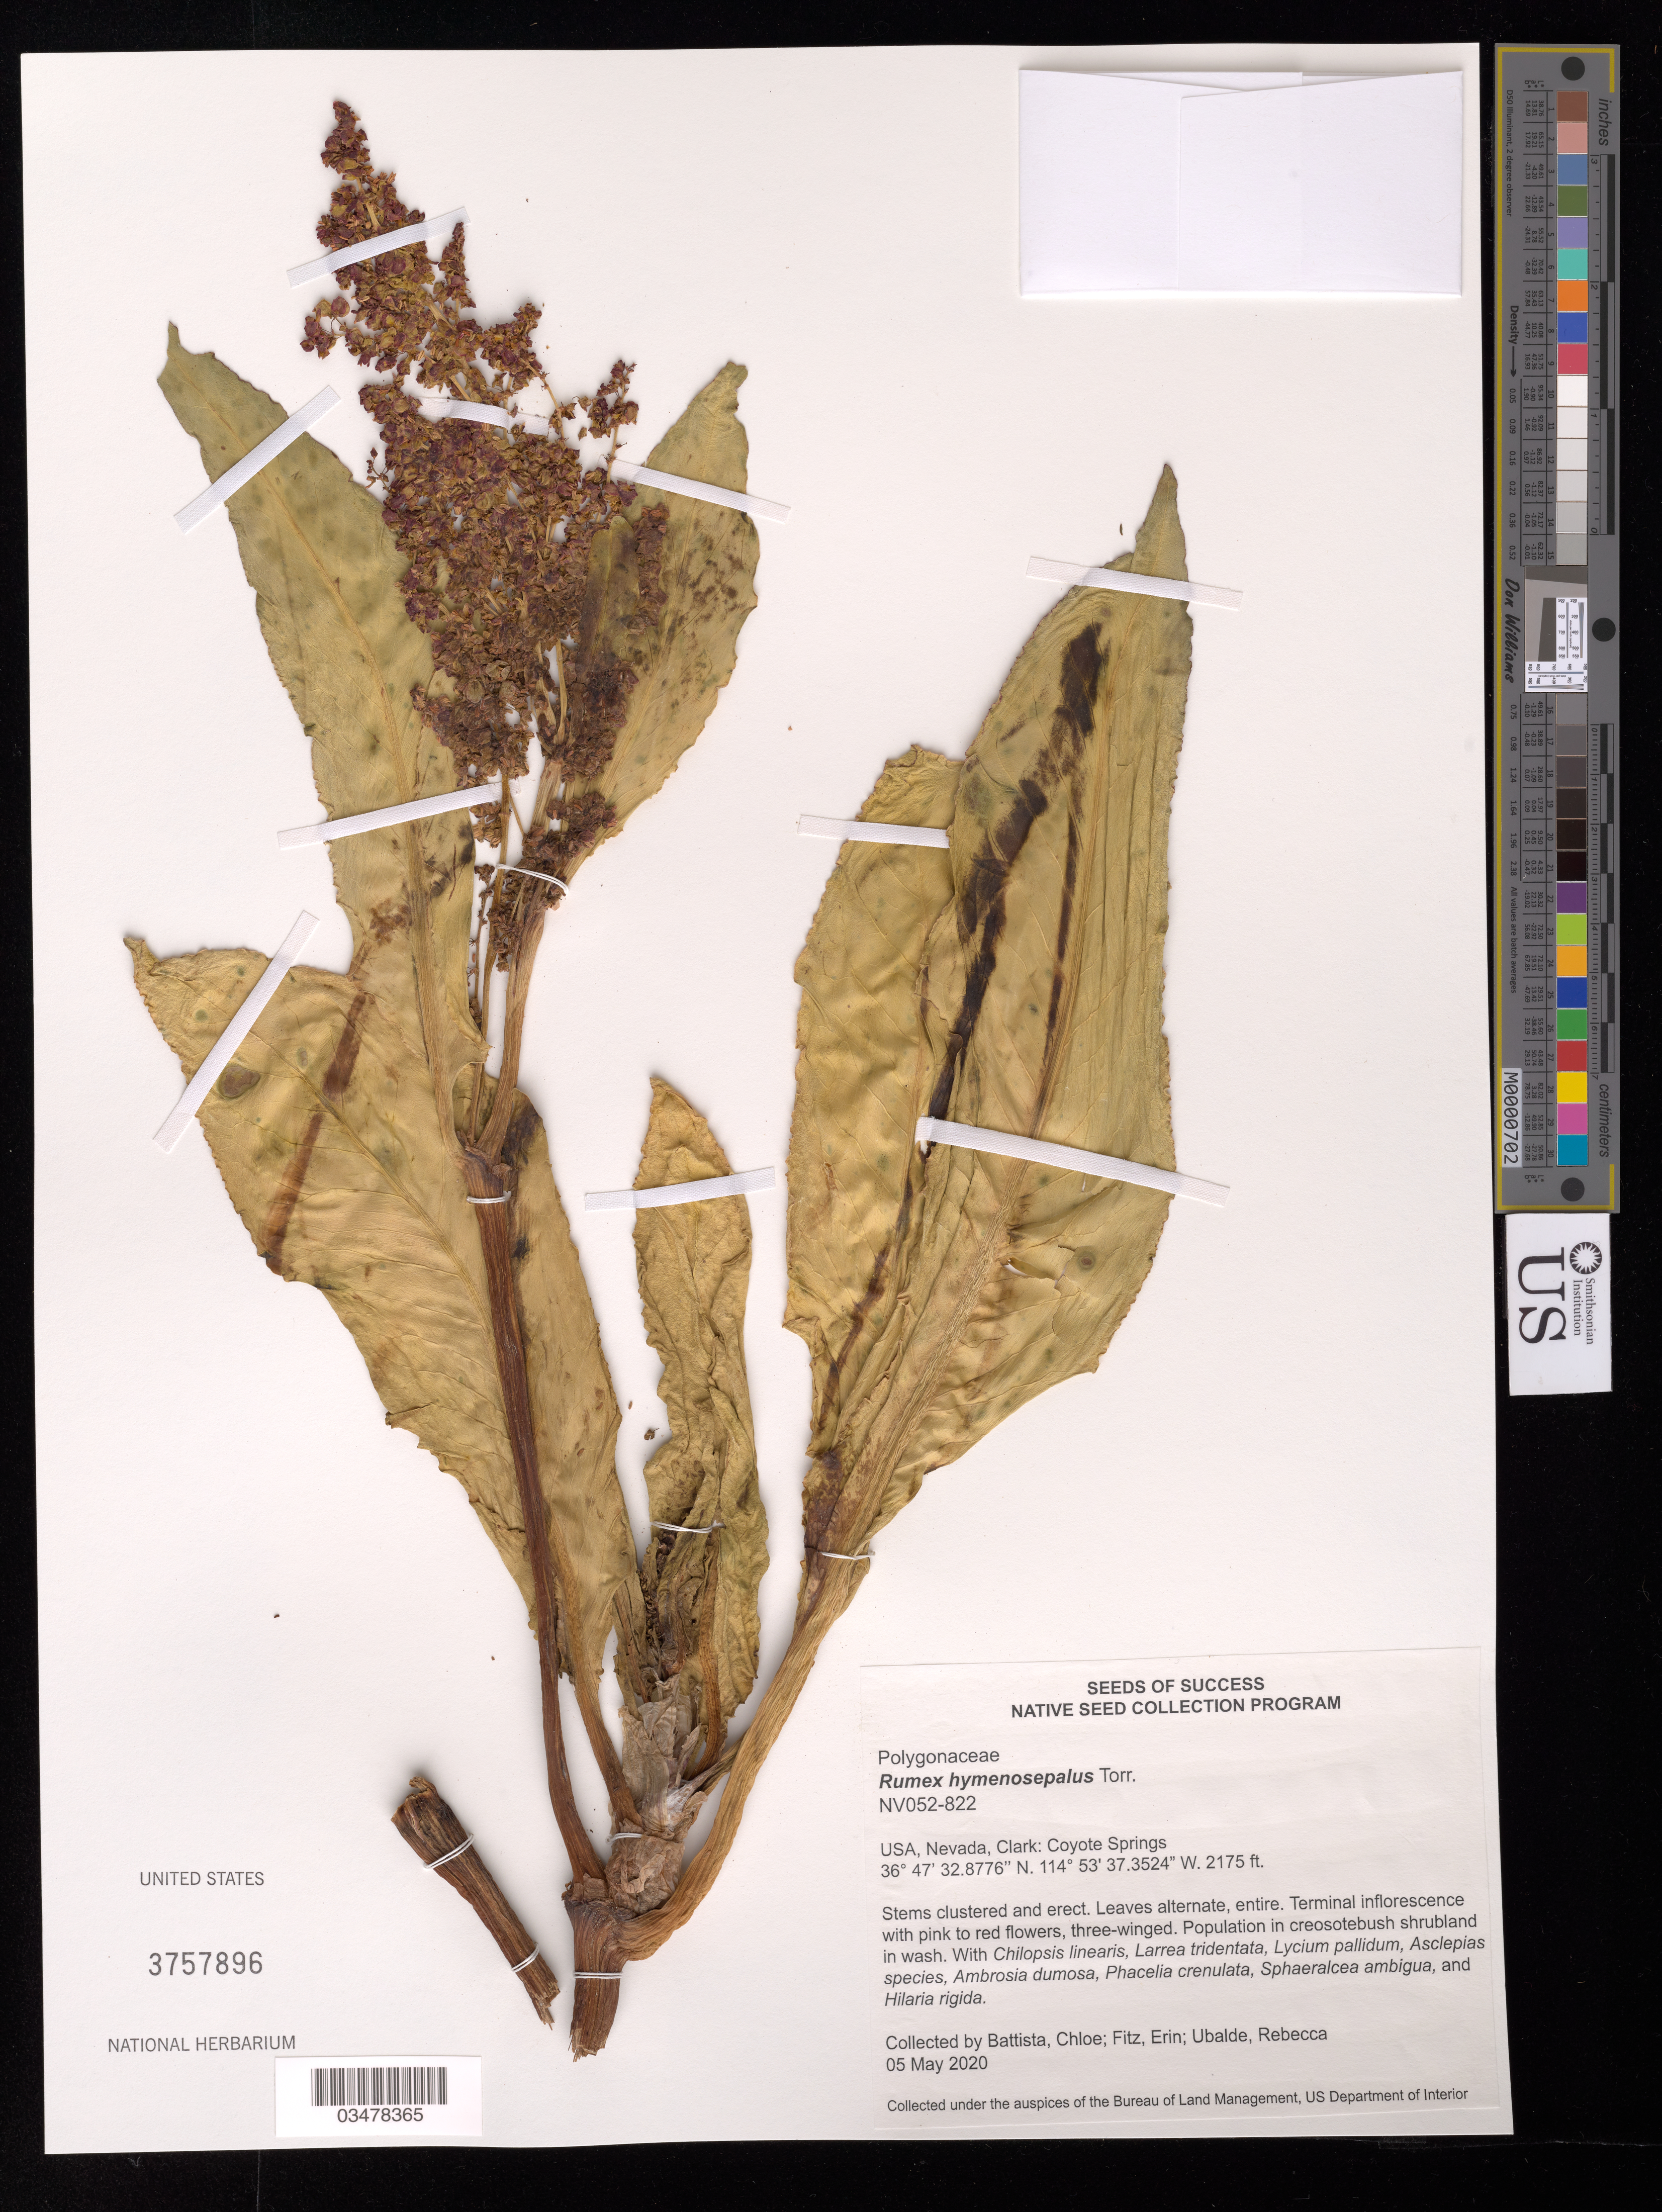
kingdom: Plantae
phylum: Tracheophyta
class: Magnoliopsida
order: Caryophyllales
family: Polygonaceae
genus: Rumex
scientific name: Rumex hymenosepalus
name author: Torr.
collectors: C. Battista, E. Fitz & R. Ubalde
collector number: NV052-822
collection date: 2020-05-05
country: United States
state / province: Nevada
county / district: Clark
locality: Coyote Springs.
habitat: Creosotebush shrubland in wash. With Larrea tridentata, Lycium pallidum, Ambrosia dumosa, etc.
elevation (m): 663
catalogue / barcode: US 3757896